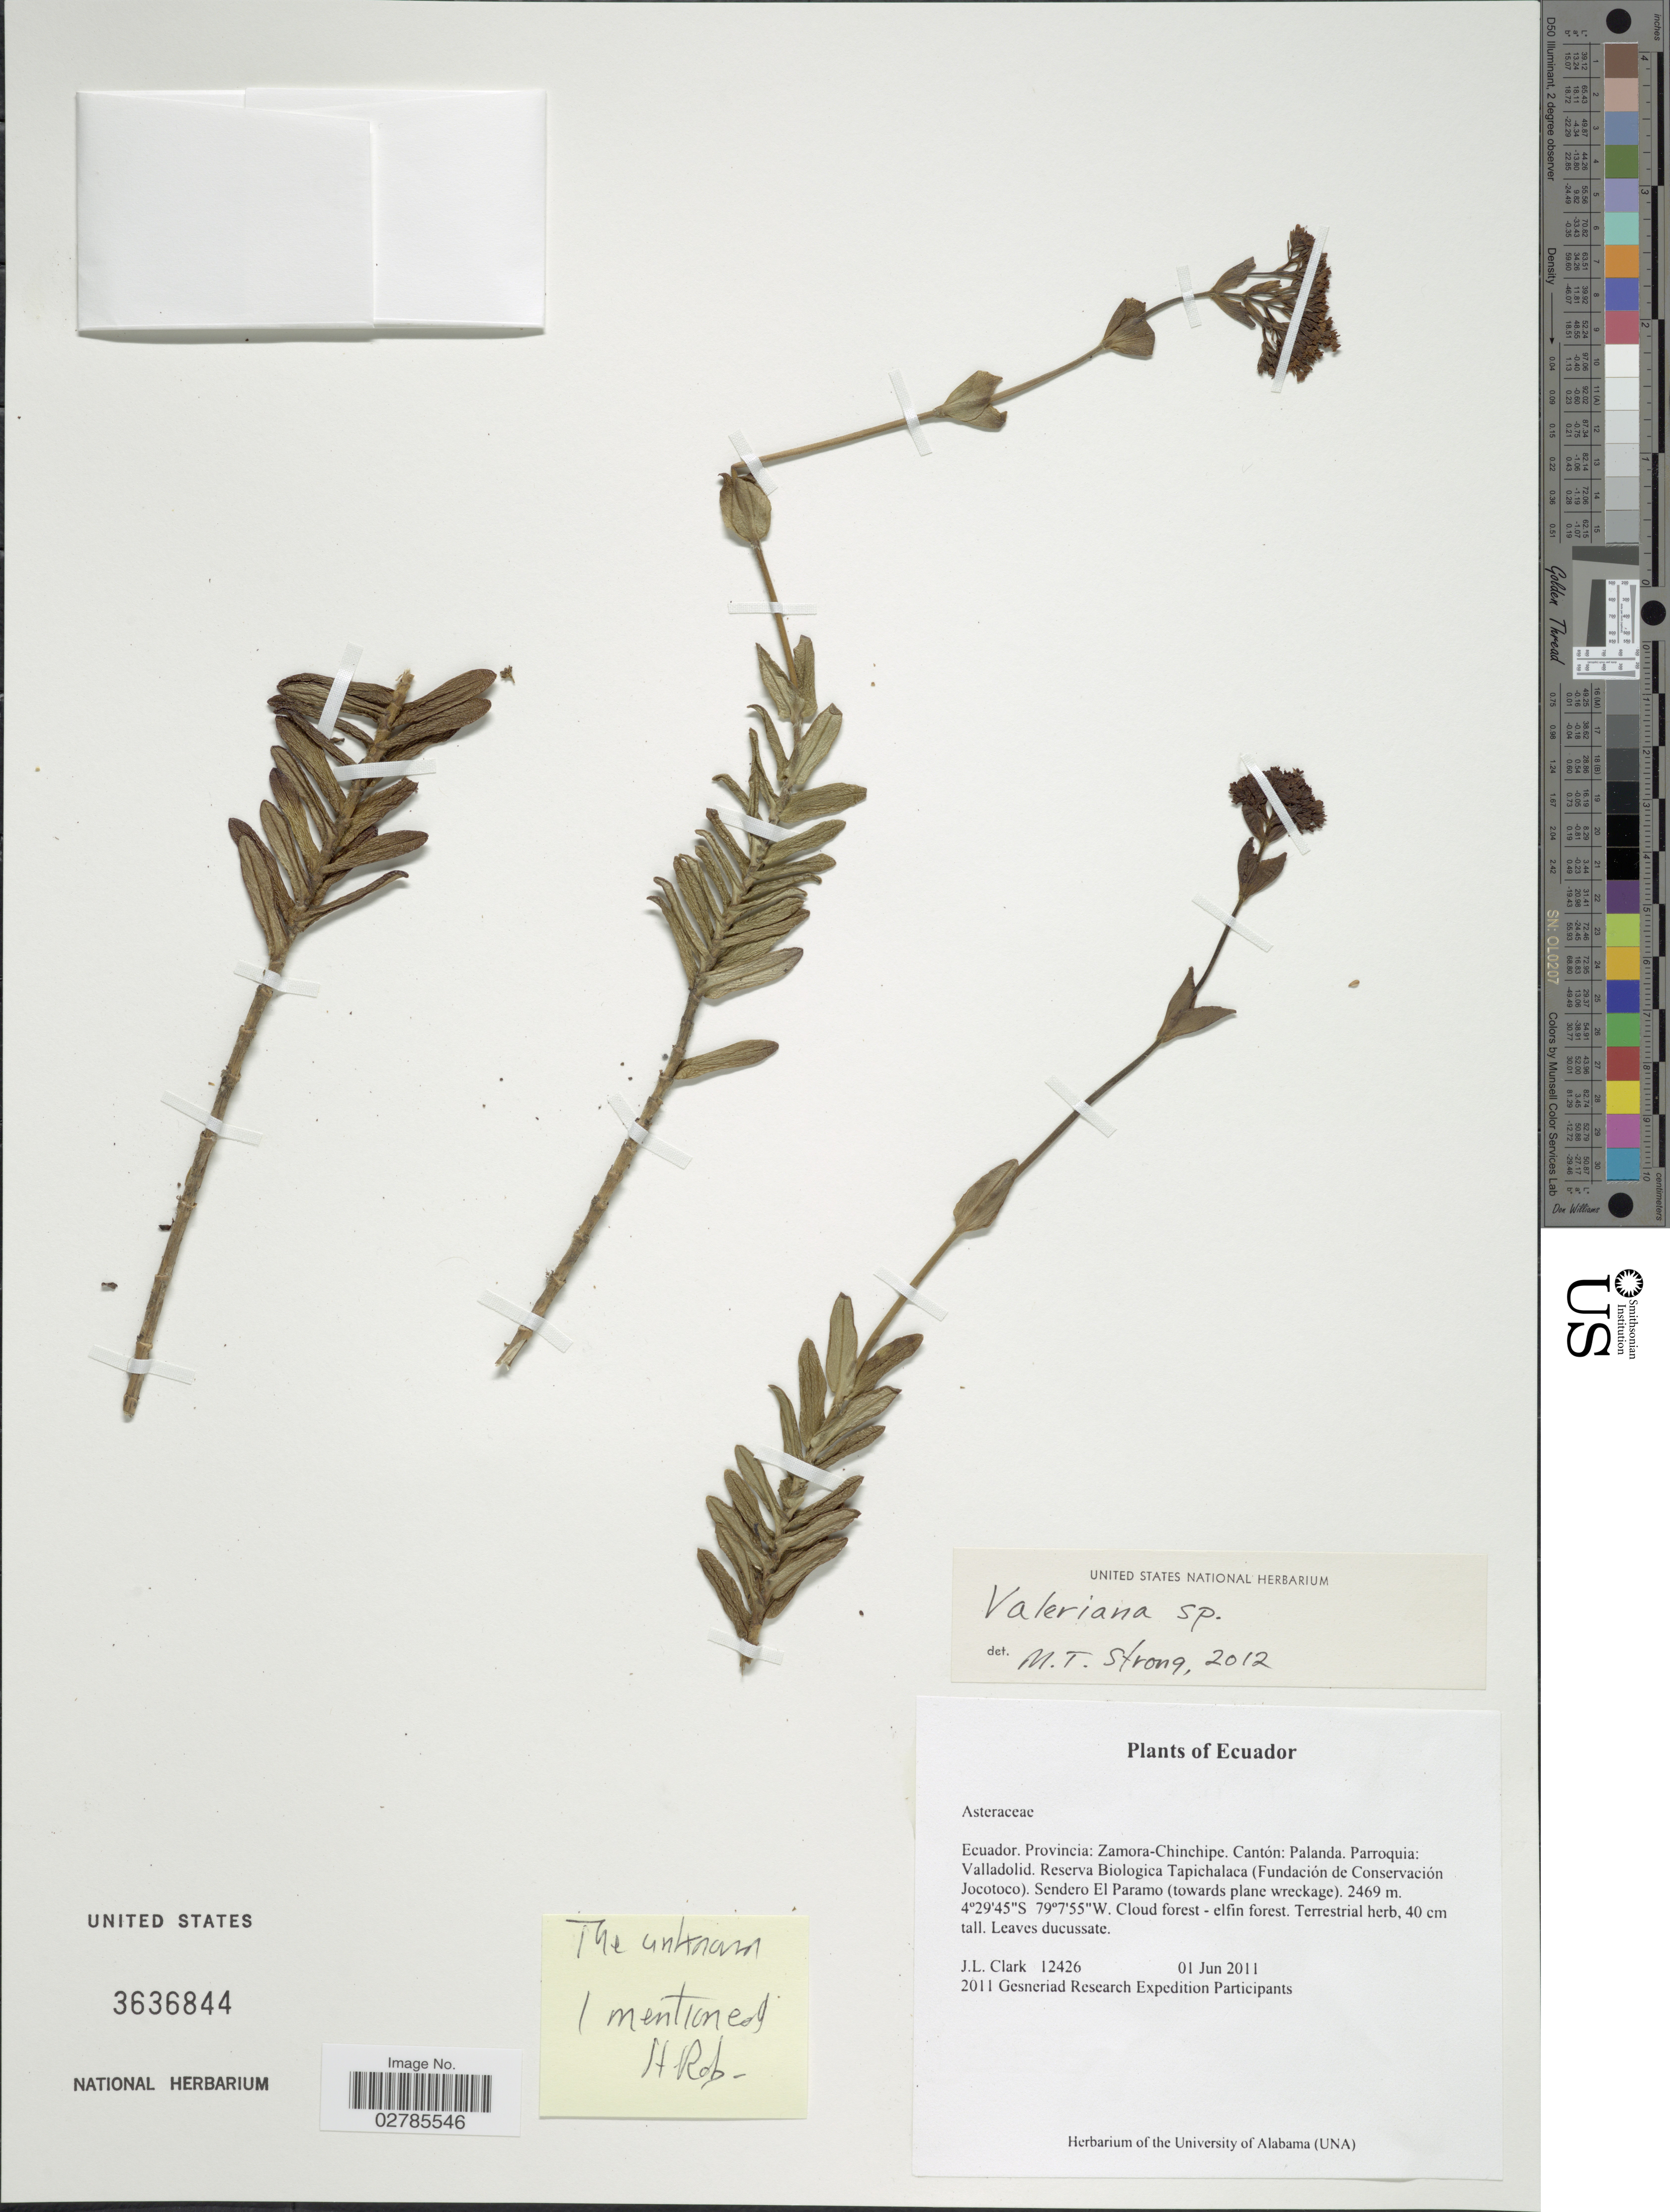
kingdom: Plantae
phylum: Tracheophyta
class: Magnoliopsida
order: Dipsacales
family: Caprifoliaceae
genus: Valeriana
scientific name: Valeriana sp.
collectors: J. L. Clark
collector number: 12426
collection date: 2011-06-01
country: Ecuador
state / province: Zamora-Chinchipe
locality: Cantón: Palanda. Parroquia: Valladodid. Reserva Biologica Tapichalaca (Fundación de Conservación Jocotoco). Sendero El Paramo (towards plane wreckage).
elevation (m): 2469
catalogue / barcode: US 3636844